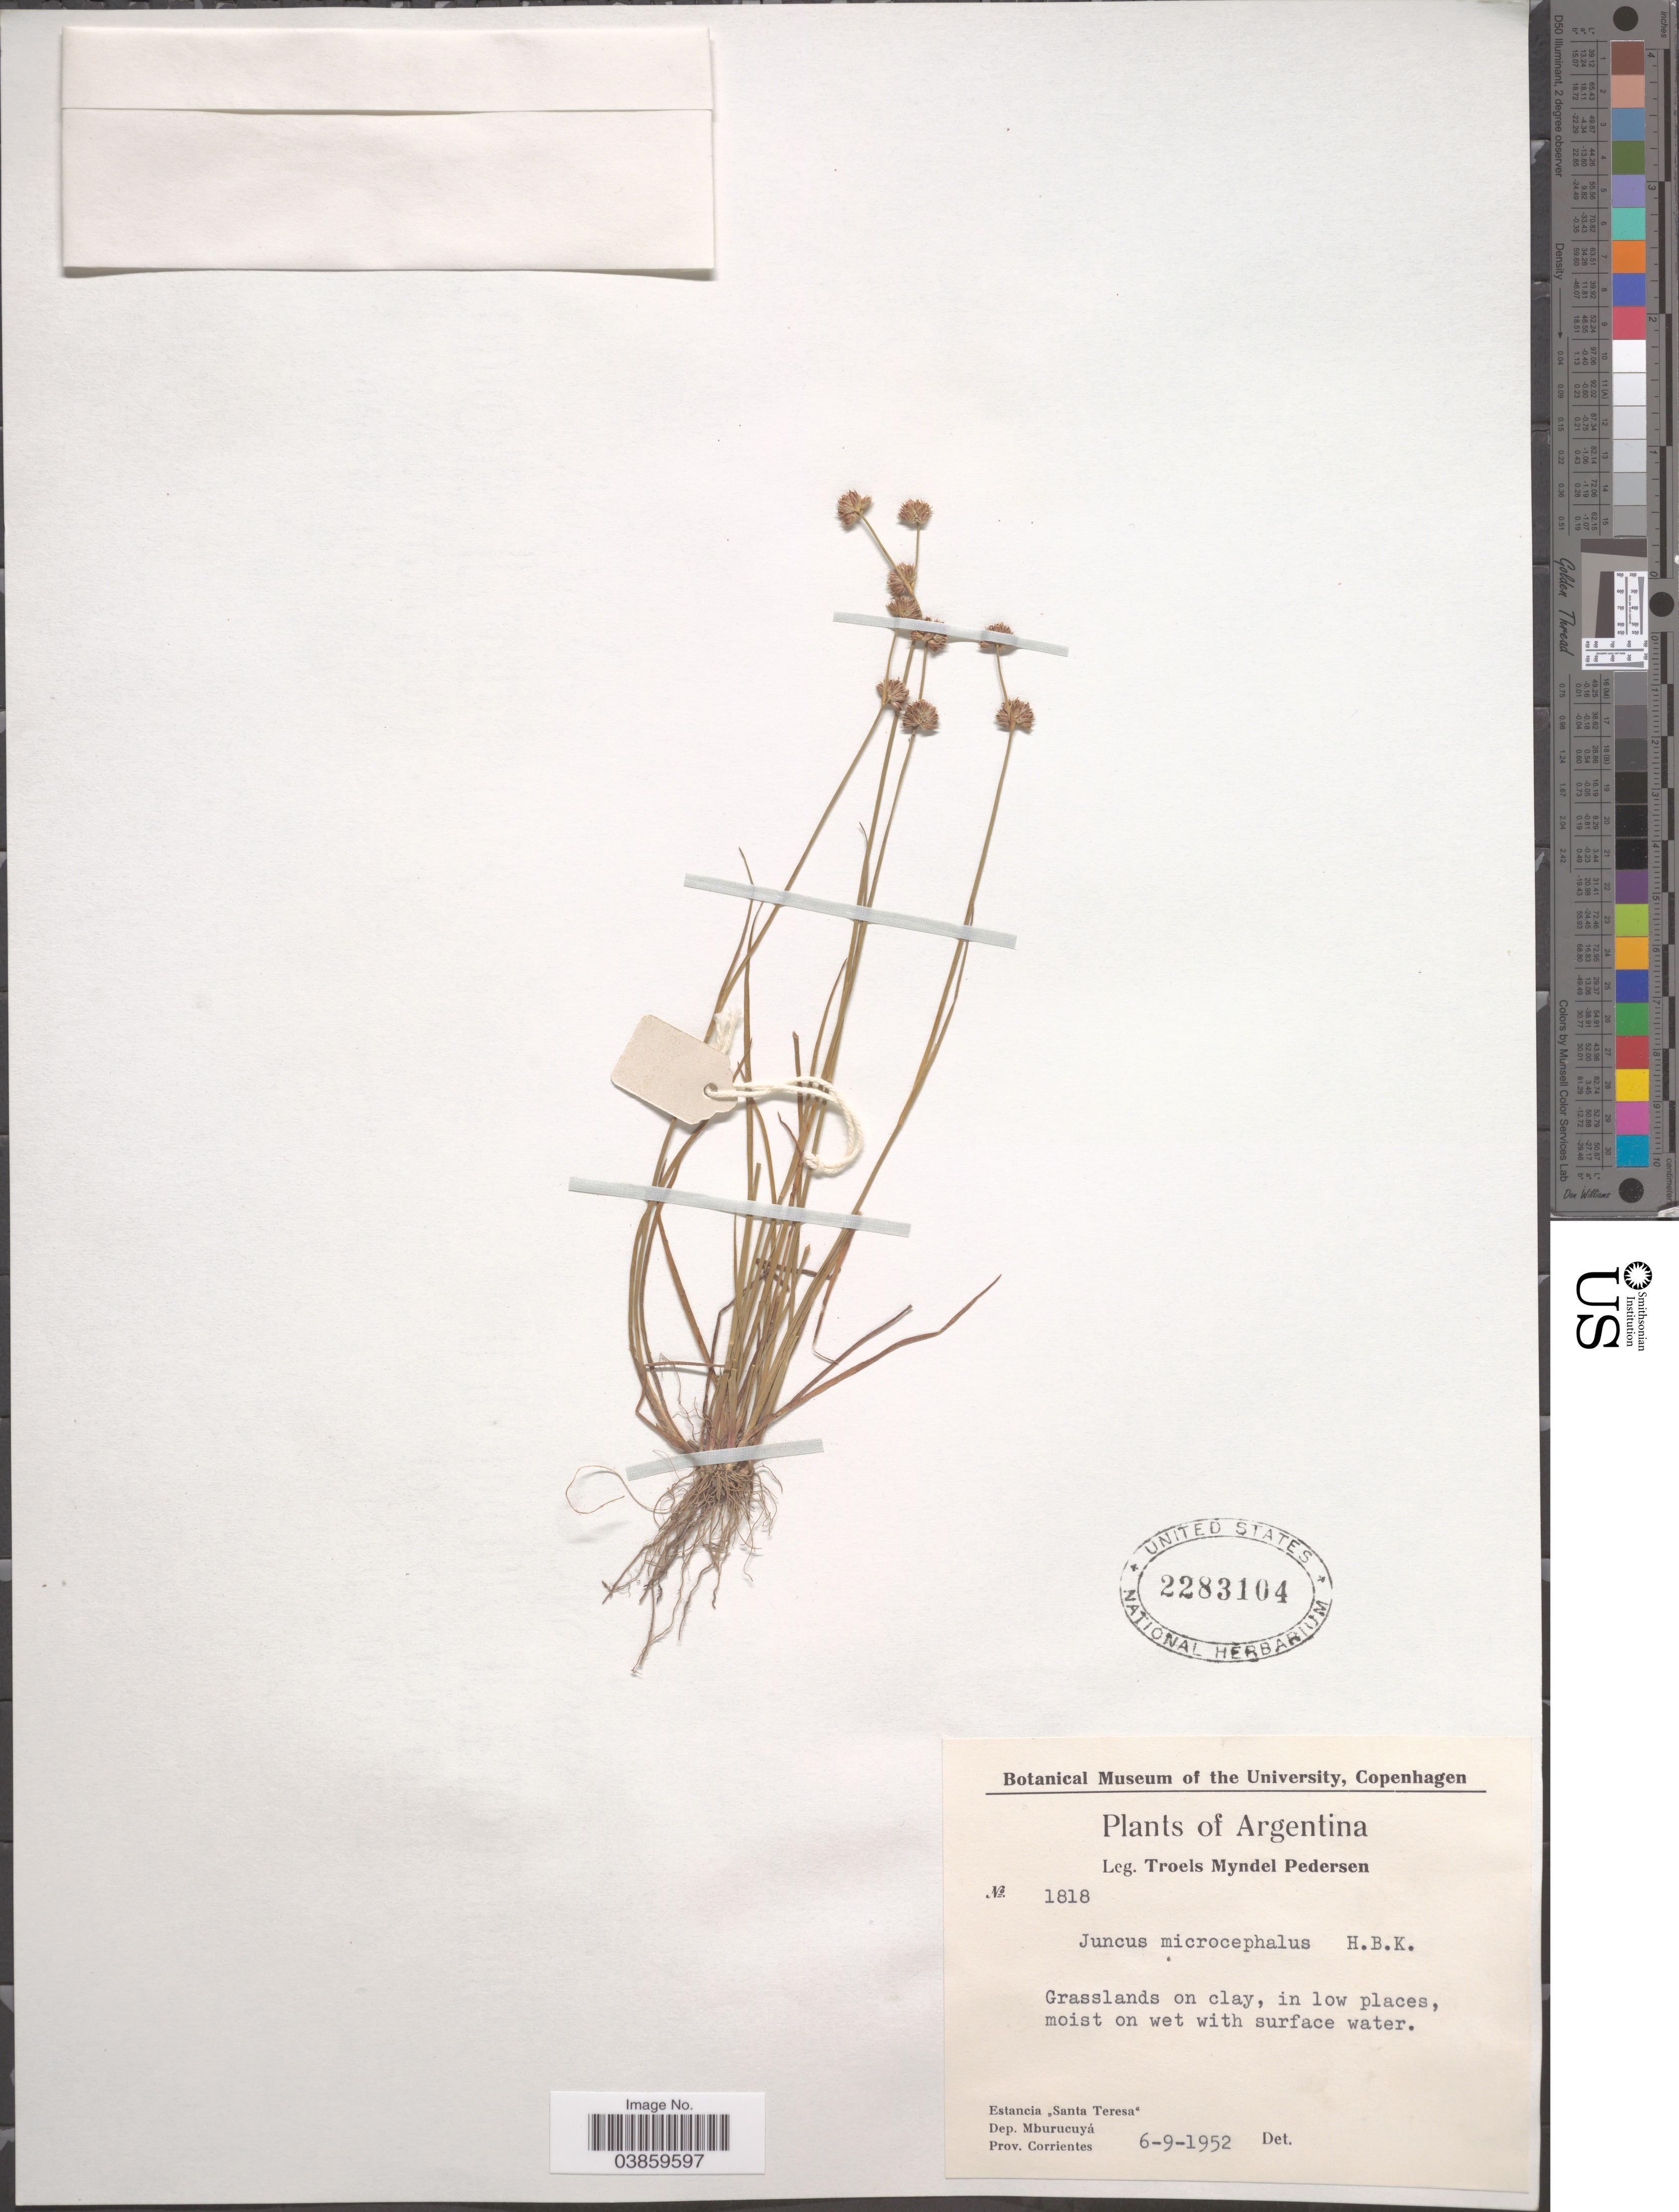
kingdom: Plantae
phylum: Tracheophyta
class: Liliopsida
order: Poales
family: Juncaceae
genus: Juncus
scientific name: Juncus microcephalus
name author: Kunth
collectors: T. Pederson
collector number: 1818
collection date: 1952-09-06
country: Argentina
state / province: Corrientes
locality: Estancia ,,Santa Teresa'. Dep. Mburucuyá.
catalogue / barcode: US 2283104